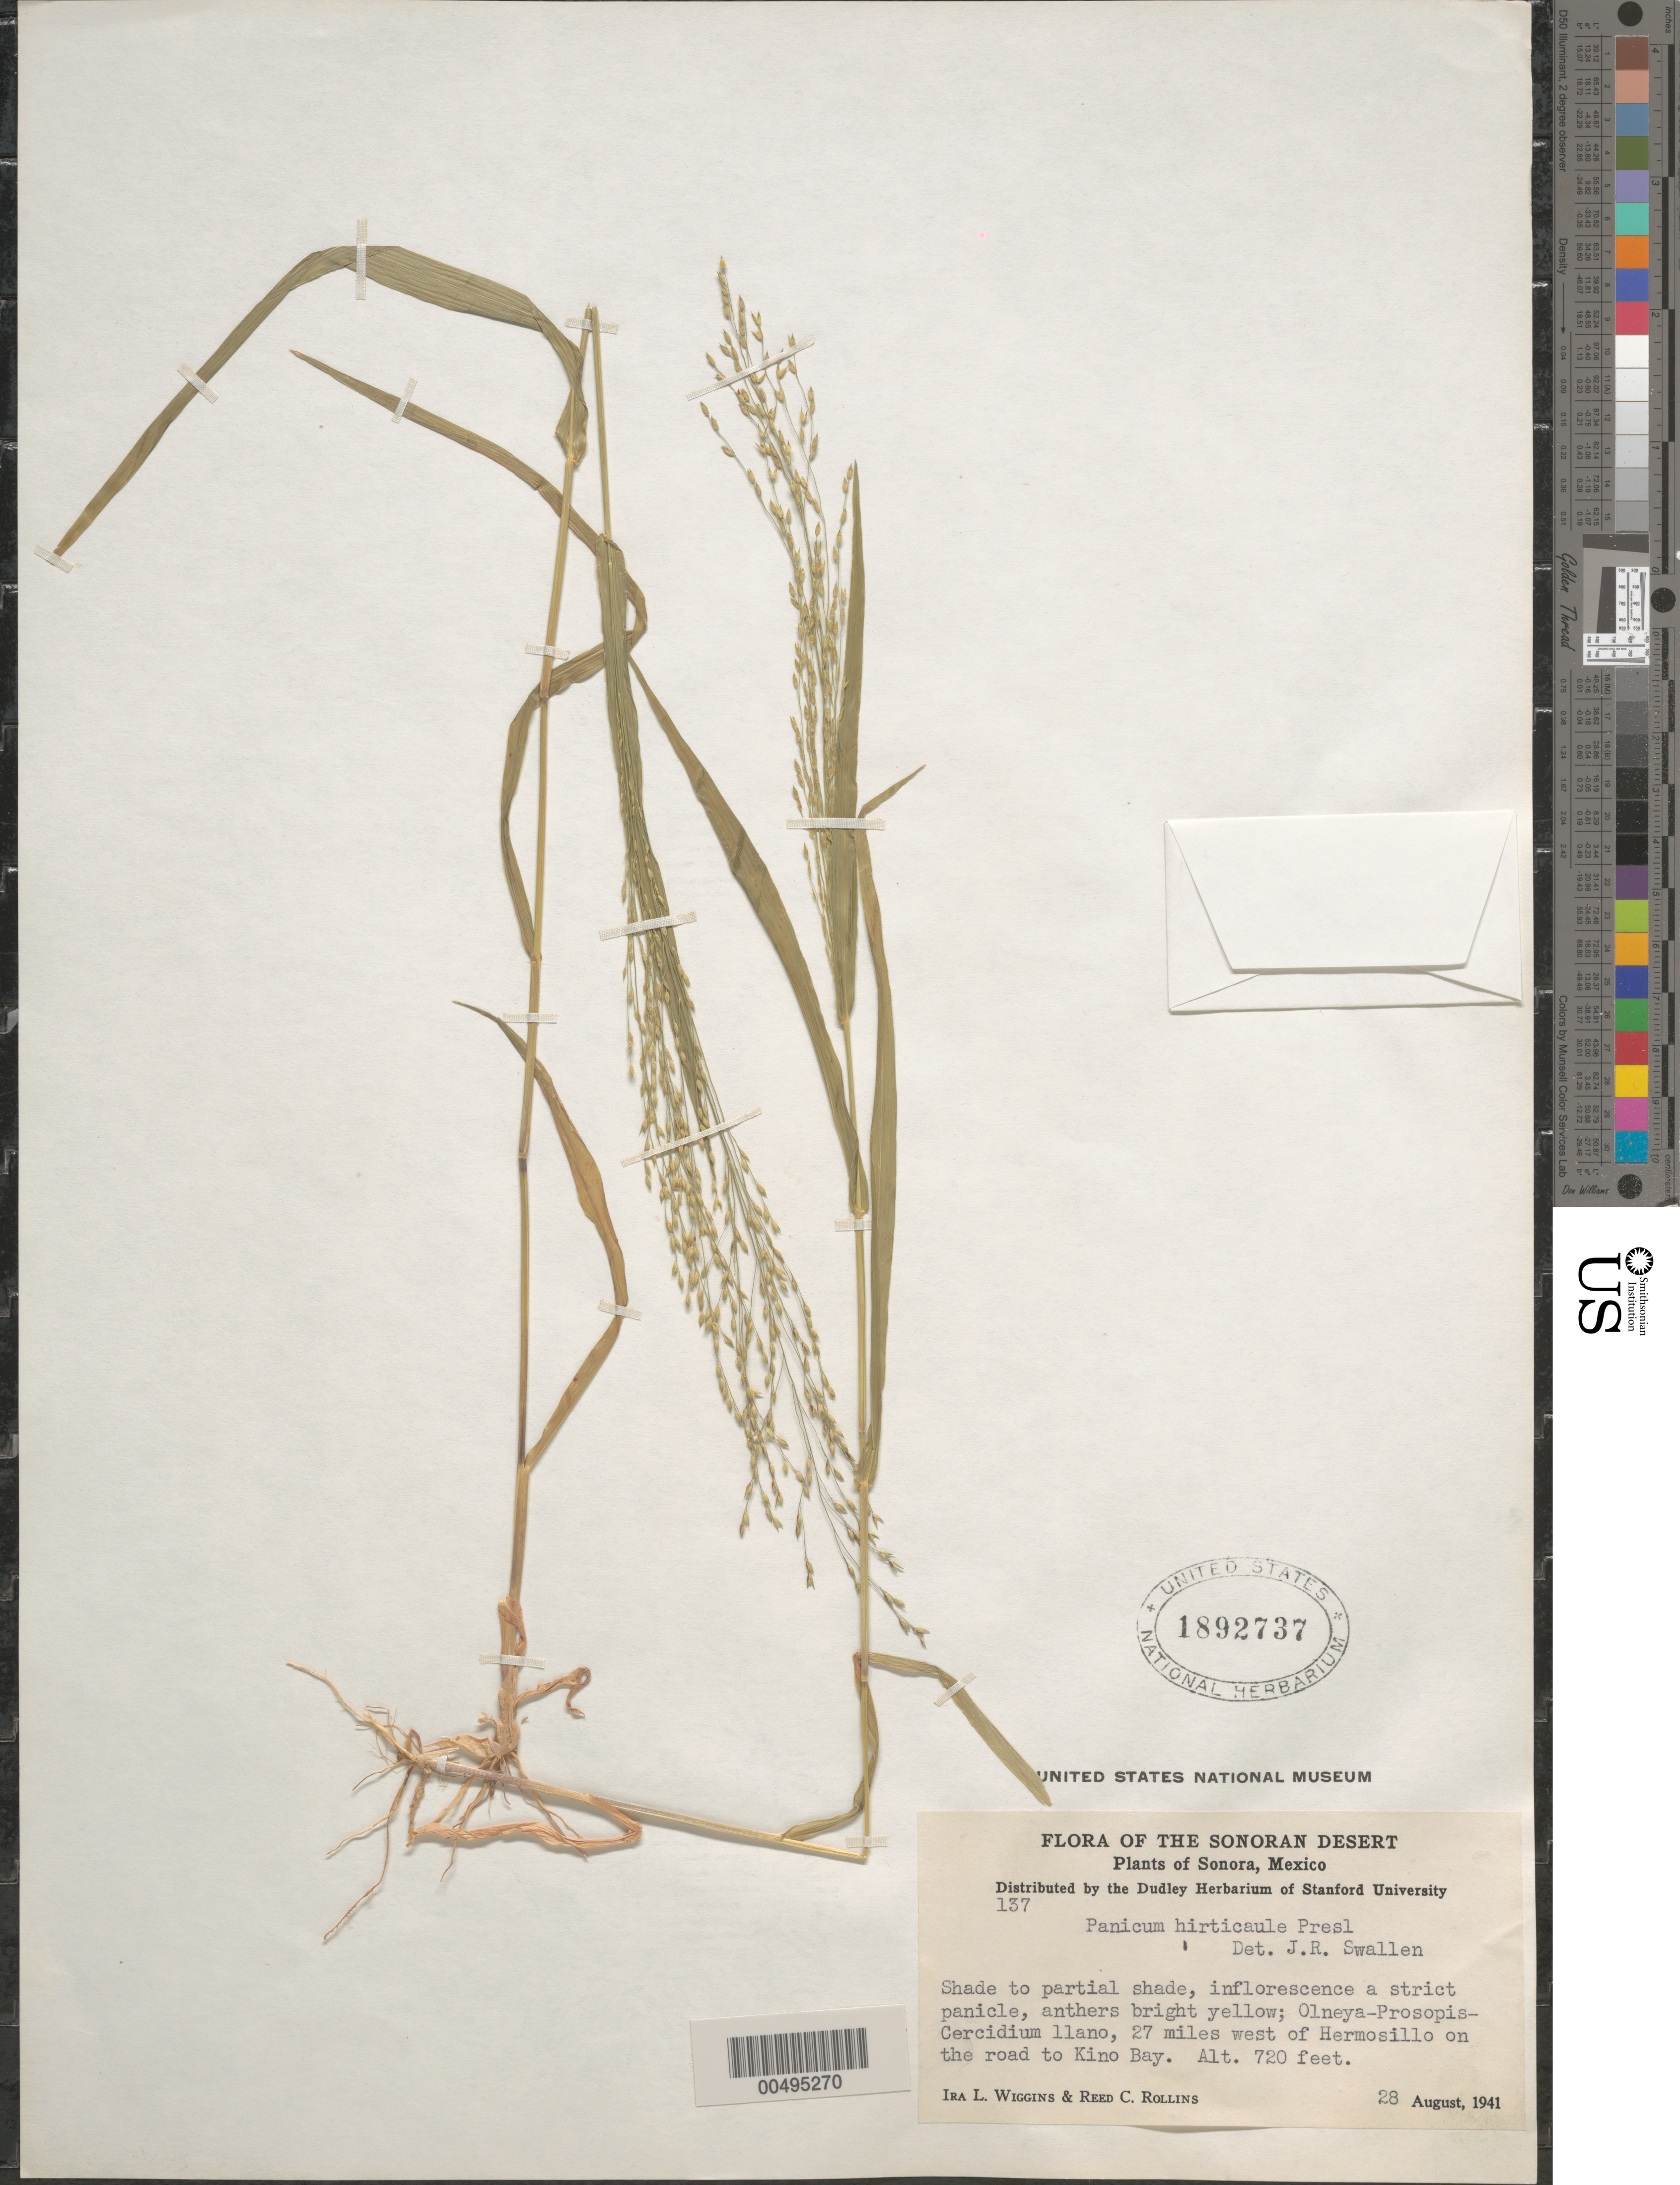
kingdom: Plantae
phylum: Tracheophyta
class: Liliopsida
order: Poales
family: Poaceae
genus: Panicum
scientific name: Panicum hirticaule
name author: J. Presl in C. Presl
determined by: Swallen, Jason R.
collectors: I. L. Wiggins & R. C. Rollins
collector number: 137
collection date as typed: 28 Aug 1941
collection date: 1941-08-28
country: Mexico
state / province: Sonora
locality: The Sonoran Desert, 27 mi W of Hermosillo on the rd to Kino Bay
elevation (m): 219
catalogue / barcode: US 1892737